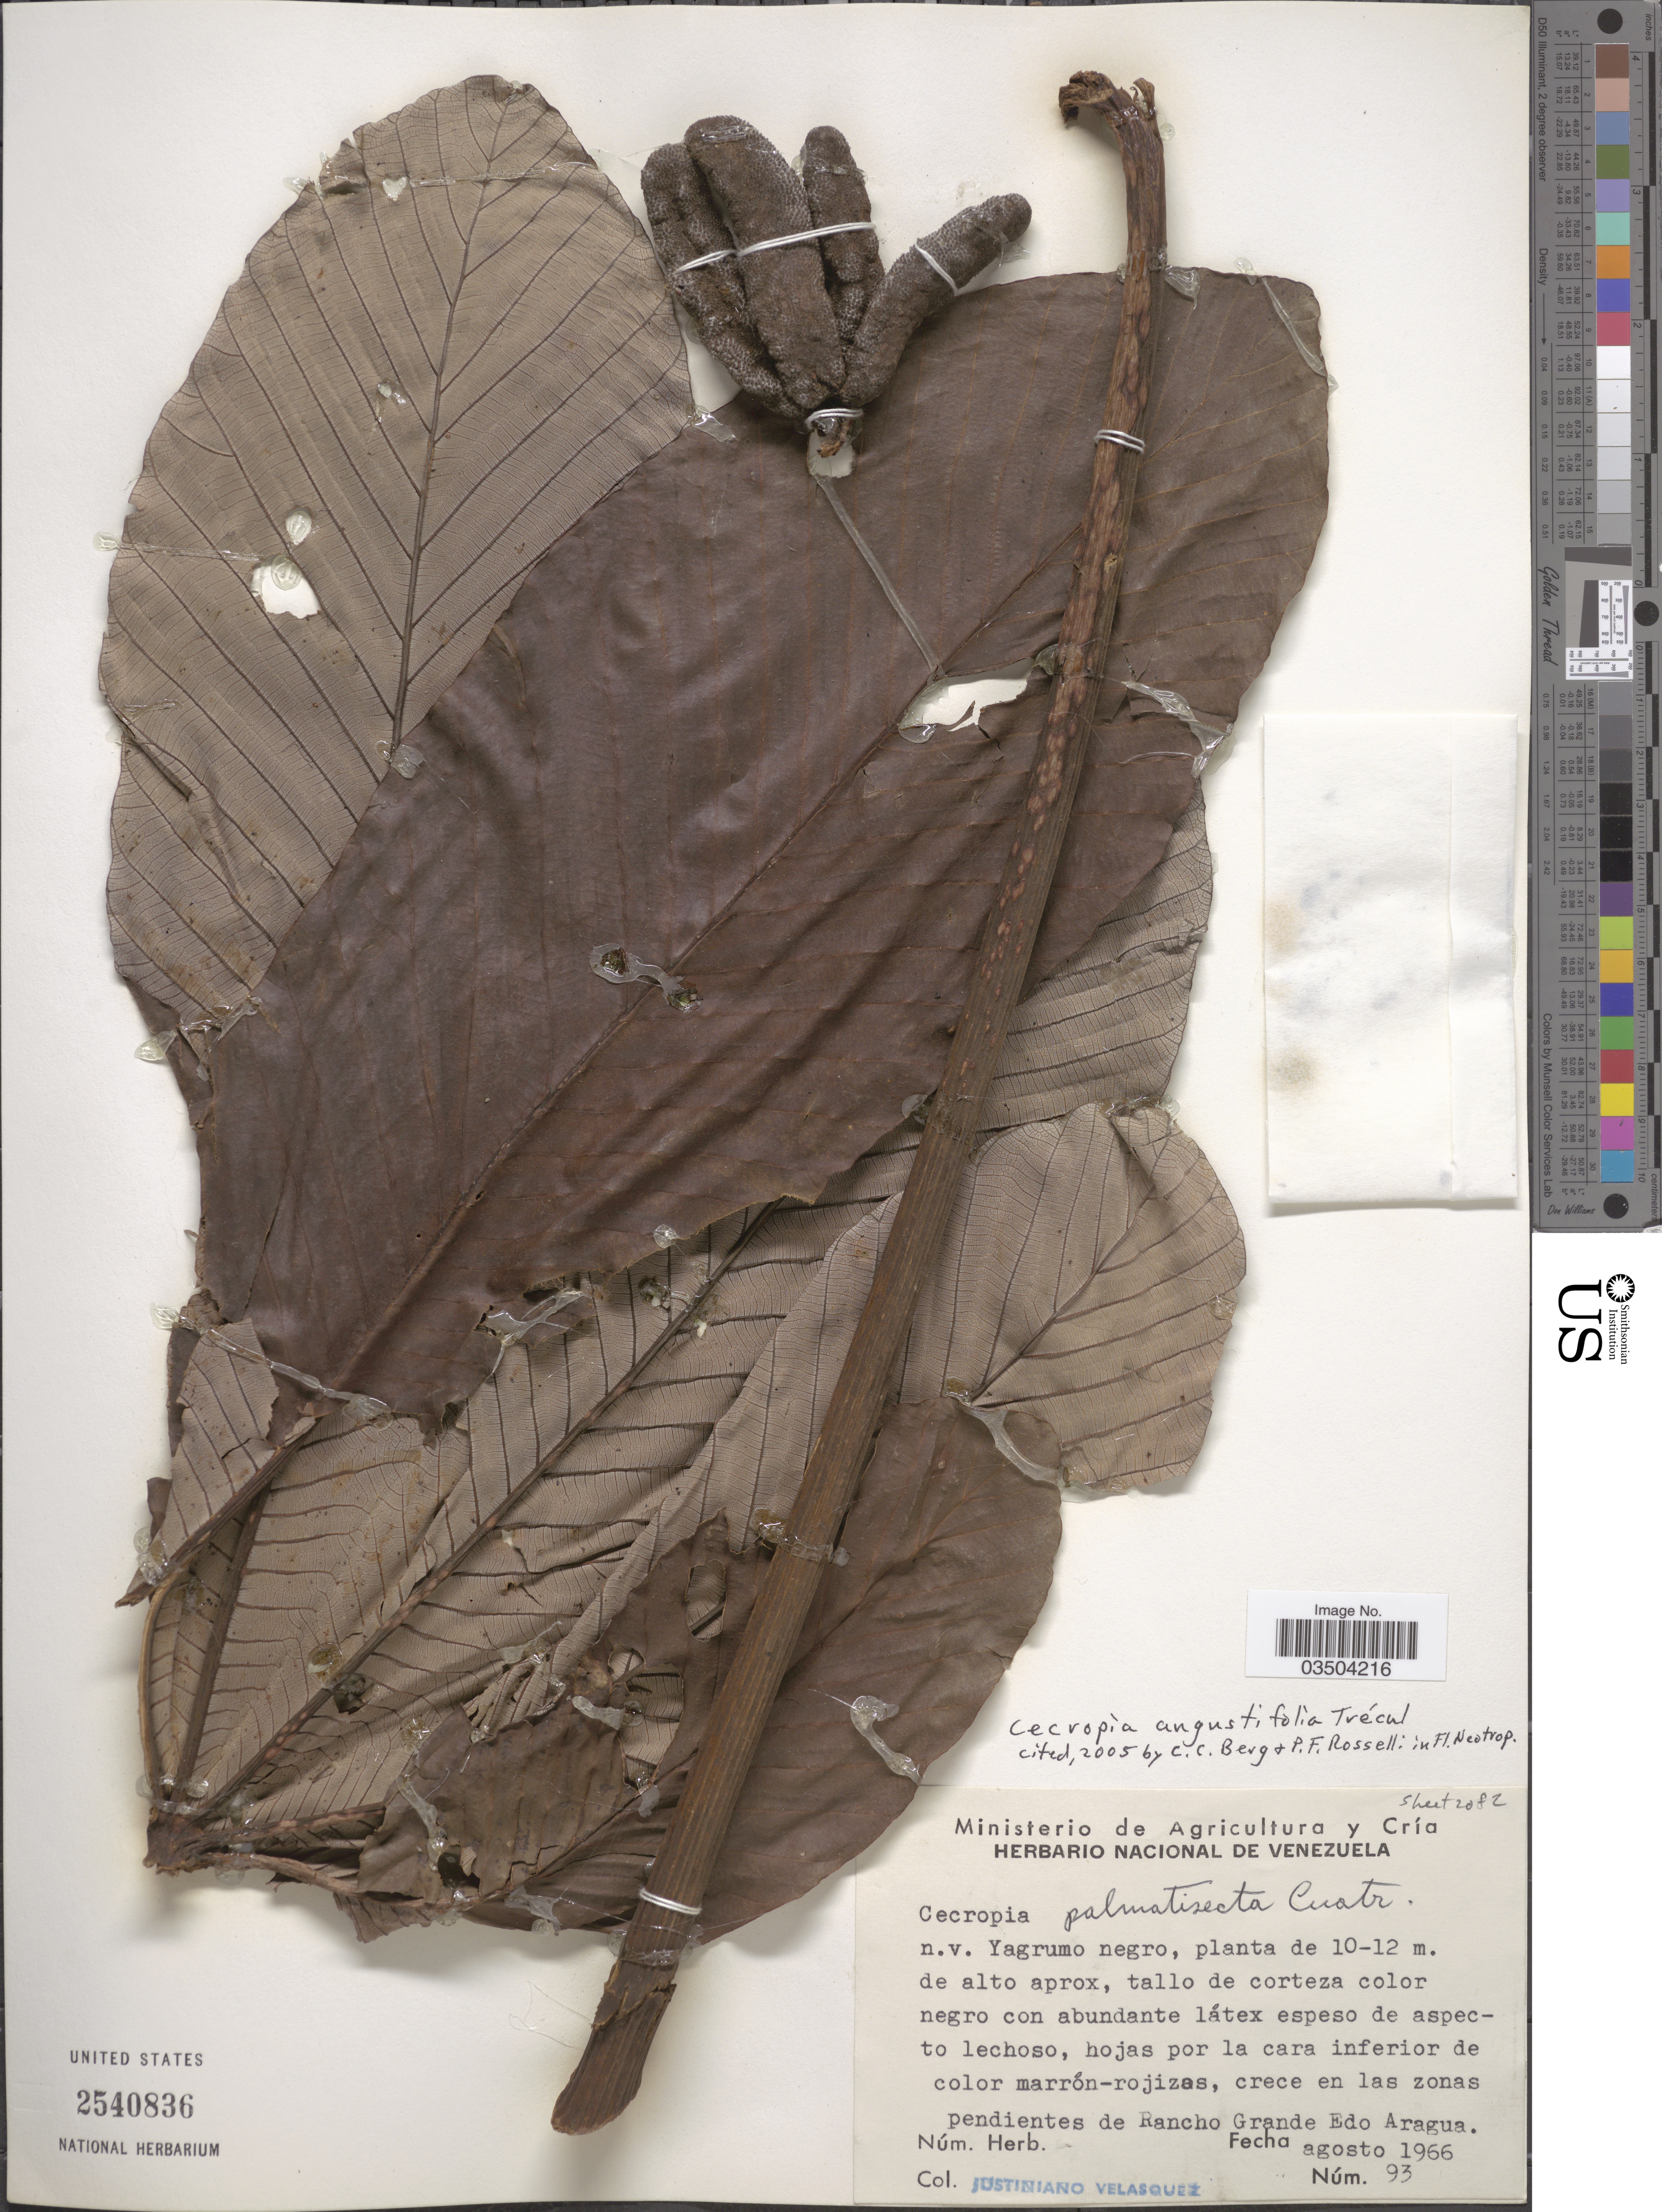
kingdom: Plantae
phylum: Tracheophyta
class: Magnoliopsida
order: Rosales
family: Urticaceae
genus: Cecropia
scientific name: Cecropia angustifolia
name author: Trécul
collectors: J. Velasquez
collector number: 93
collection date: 1966-08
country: Venezuela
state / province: Aragua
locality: Crece en las zonas pendientes de Rancho Grande Edo Aragua.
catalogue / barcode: US 2540836